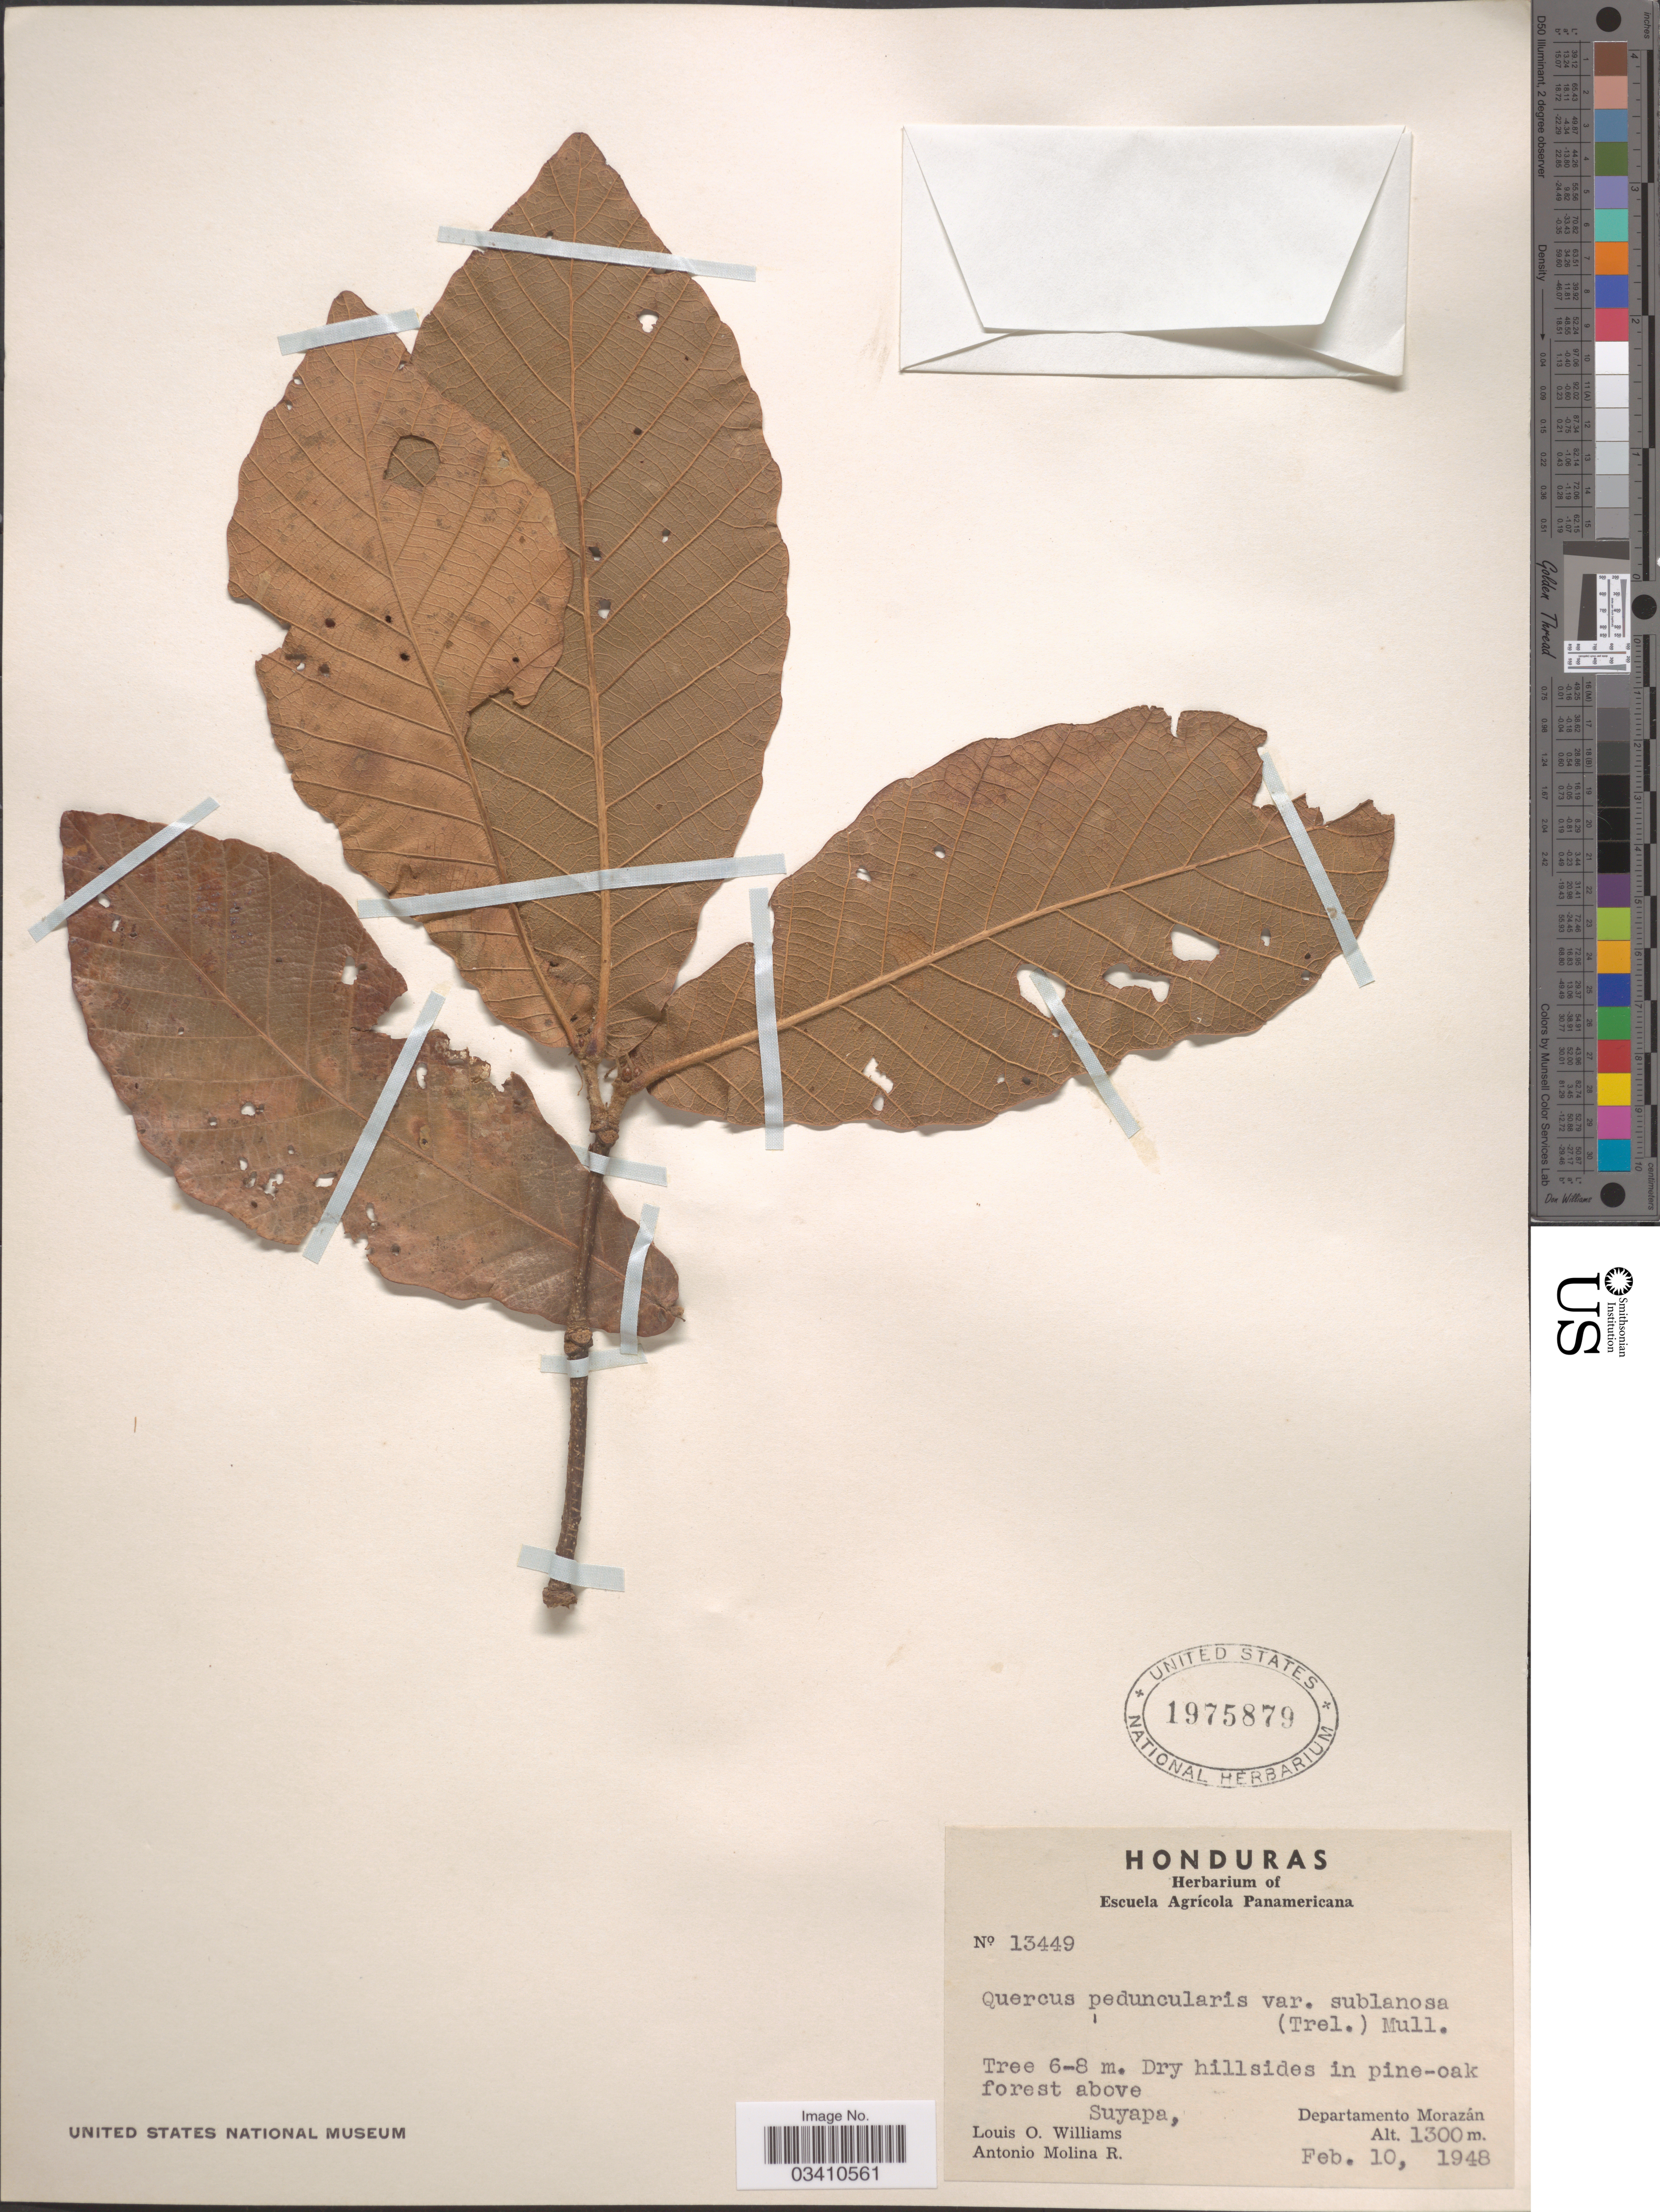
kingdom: Plantae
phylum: Tracheophyta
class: Magnoliopsida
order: Fagales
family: Fagaceae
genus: Quercus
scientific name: Quercus peduncularis var. sublanosa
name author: (Trel.) C.H. Müll.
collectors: L. O. Williams & A. Molina R.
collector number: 13449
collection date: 1948-02-10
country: Honduras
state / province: Fco. Morazán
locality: Above Suyapa, Departamento Morazán.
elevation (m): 1300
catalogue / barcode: US 1975879